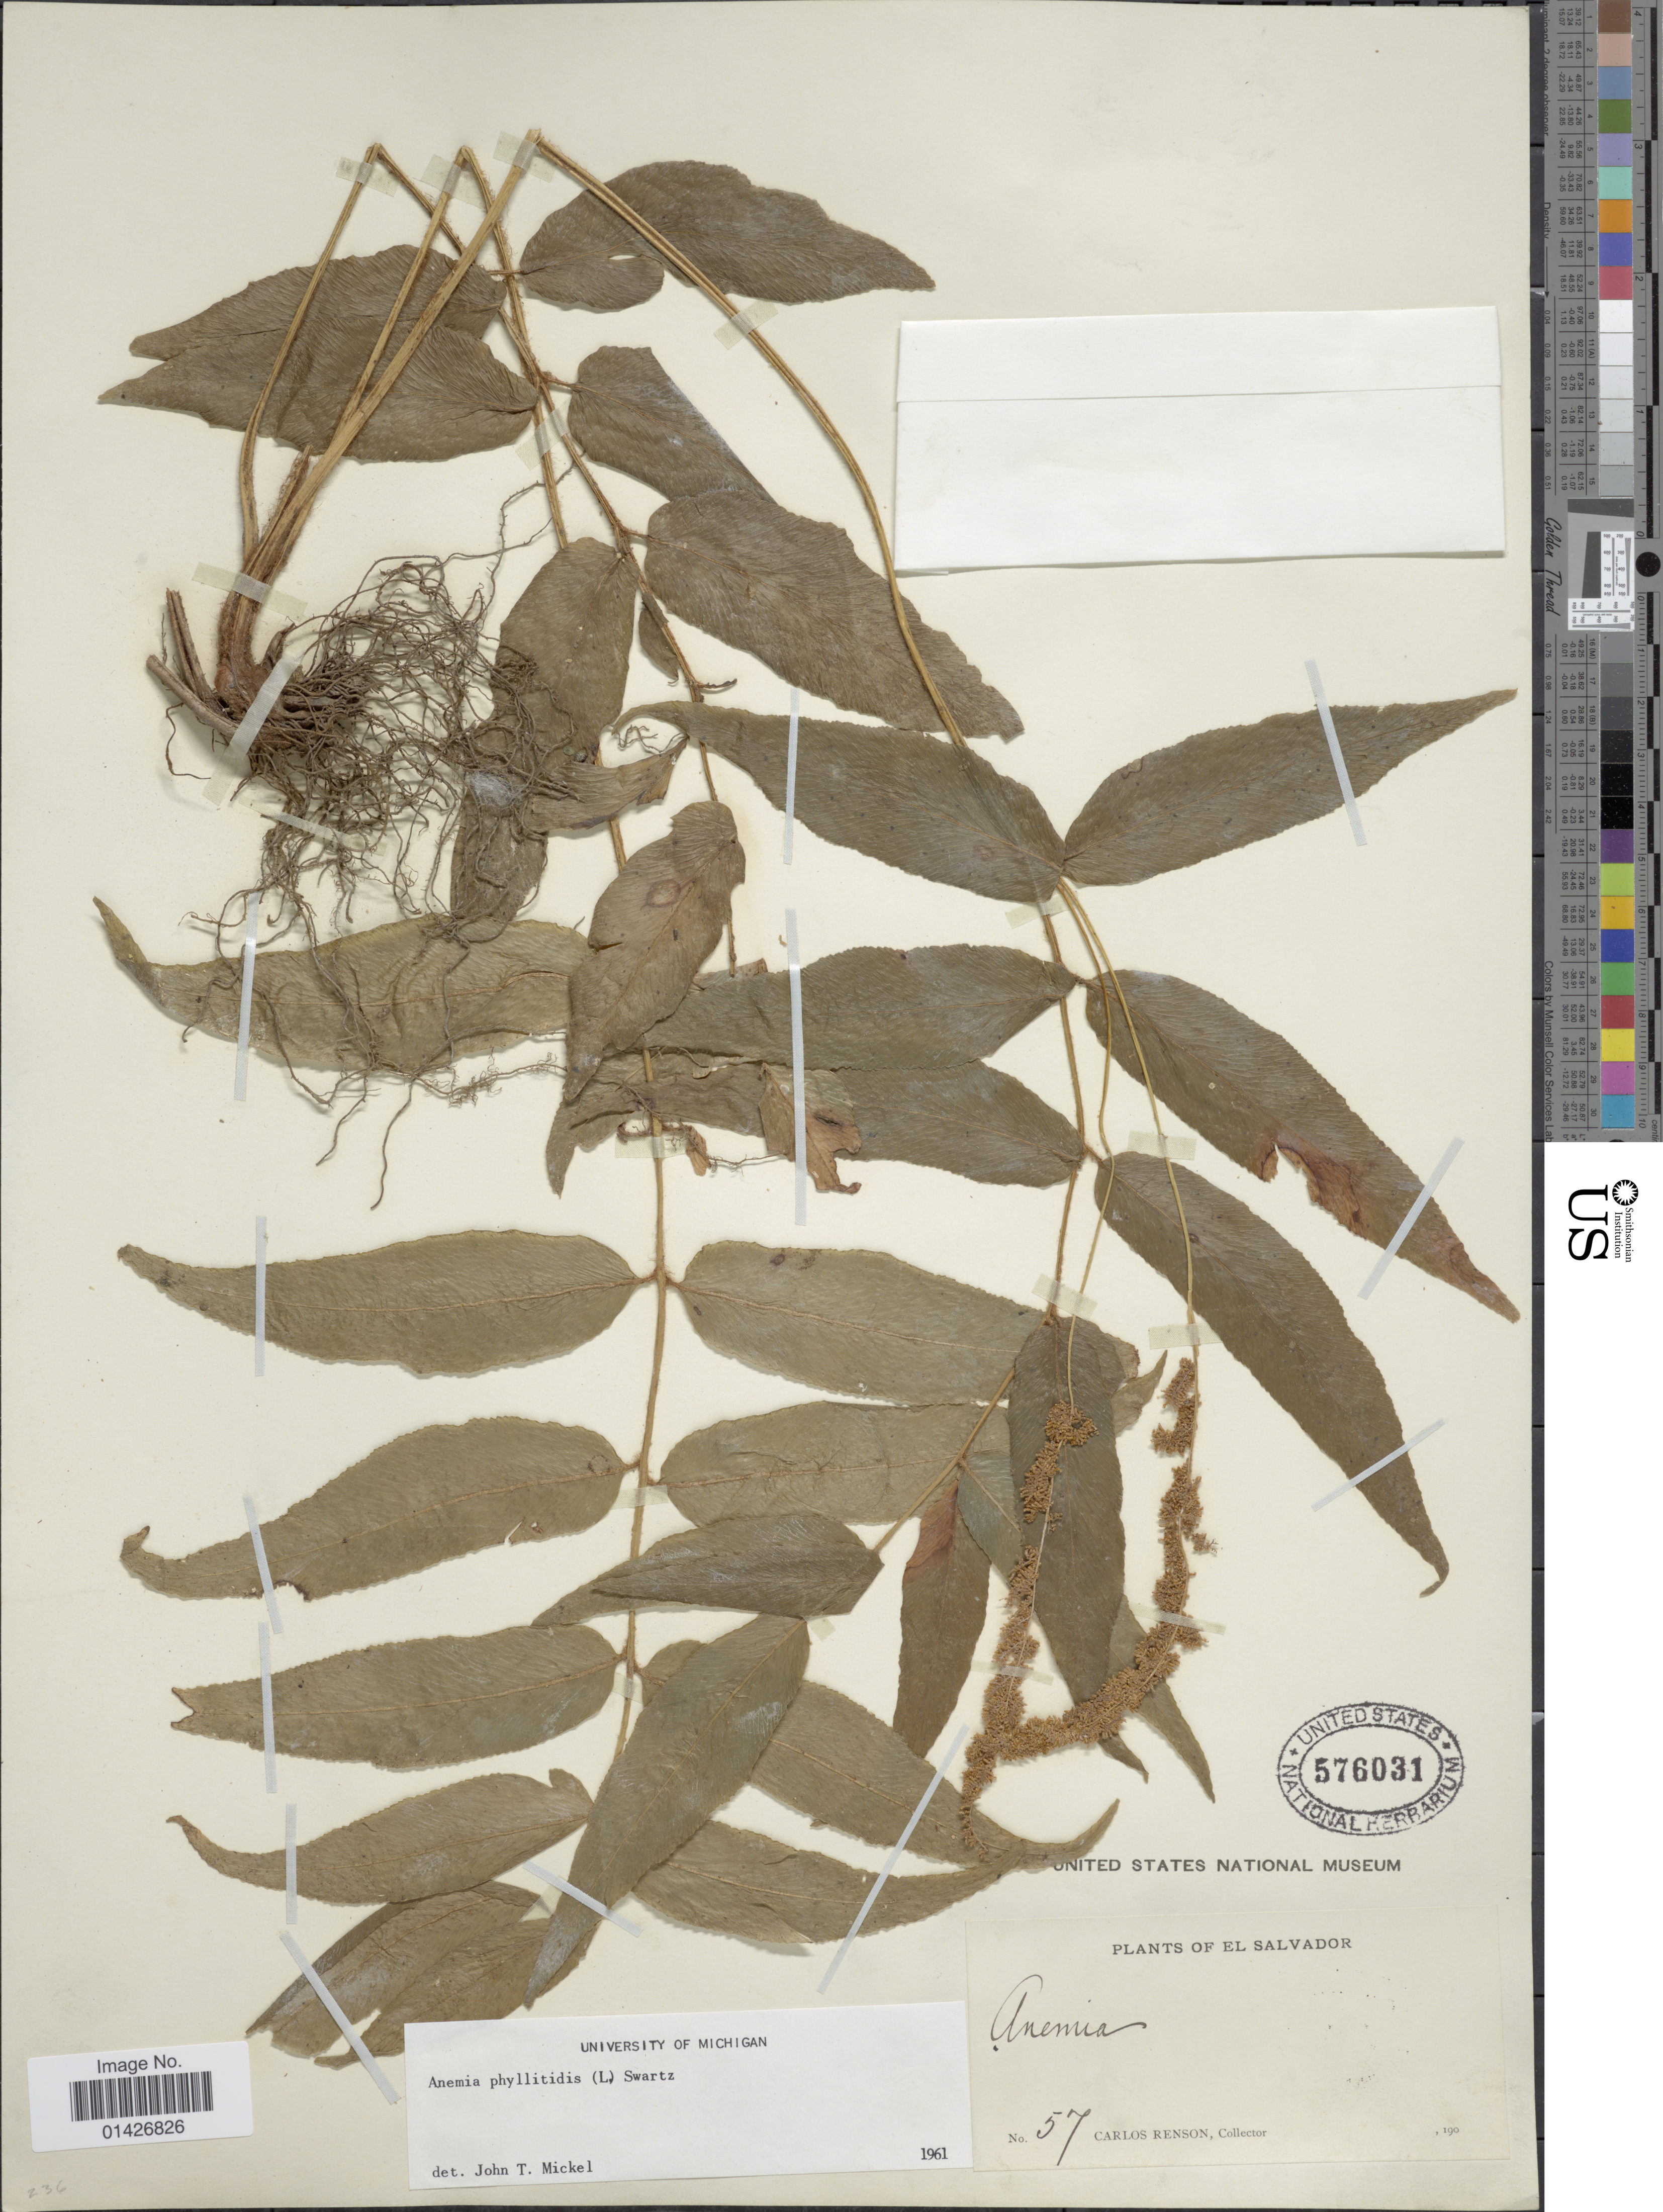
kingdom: Plantae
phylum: Tracheophyta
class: Polypodiopsida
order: Schizaeales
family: Anemiaceae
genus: Anemia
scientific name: Anemia phyllitidis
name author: (L.) Sw.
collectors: C. Renson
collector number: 57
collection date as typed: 190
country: El Salvador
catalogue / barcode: US 576031